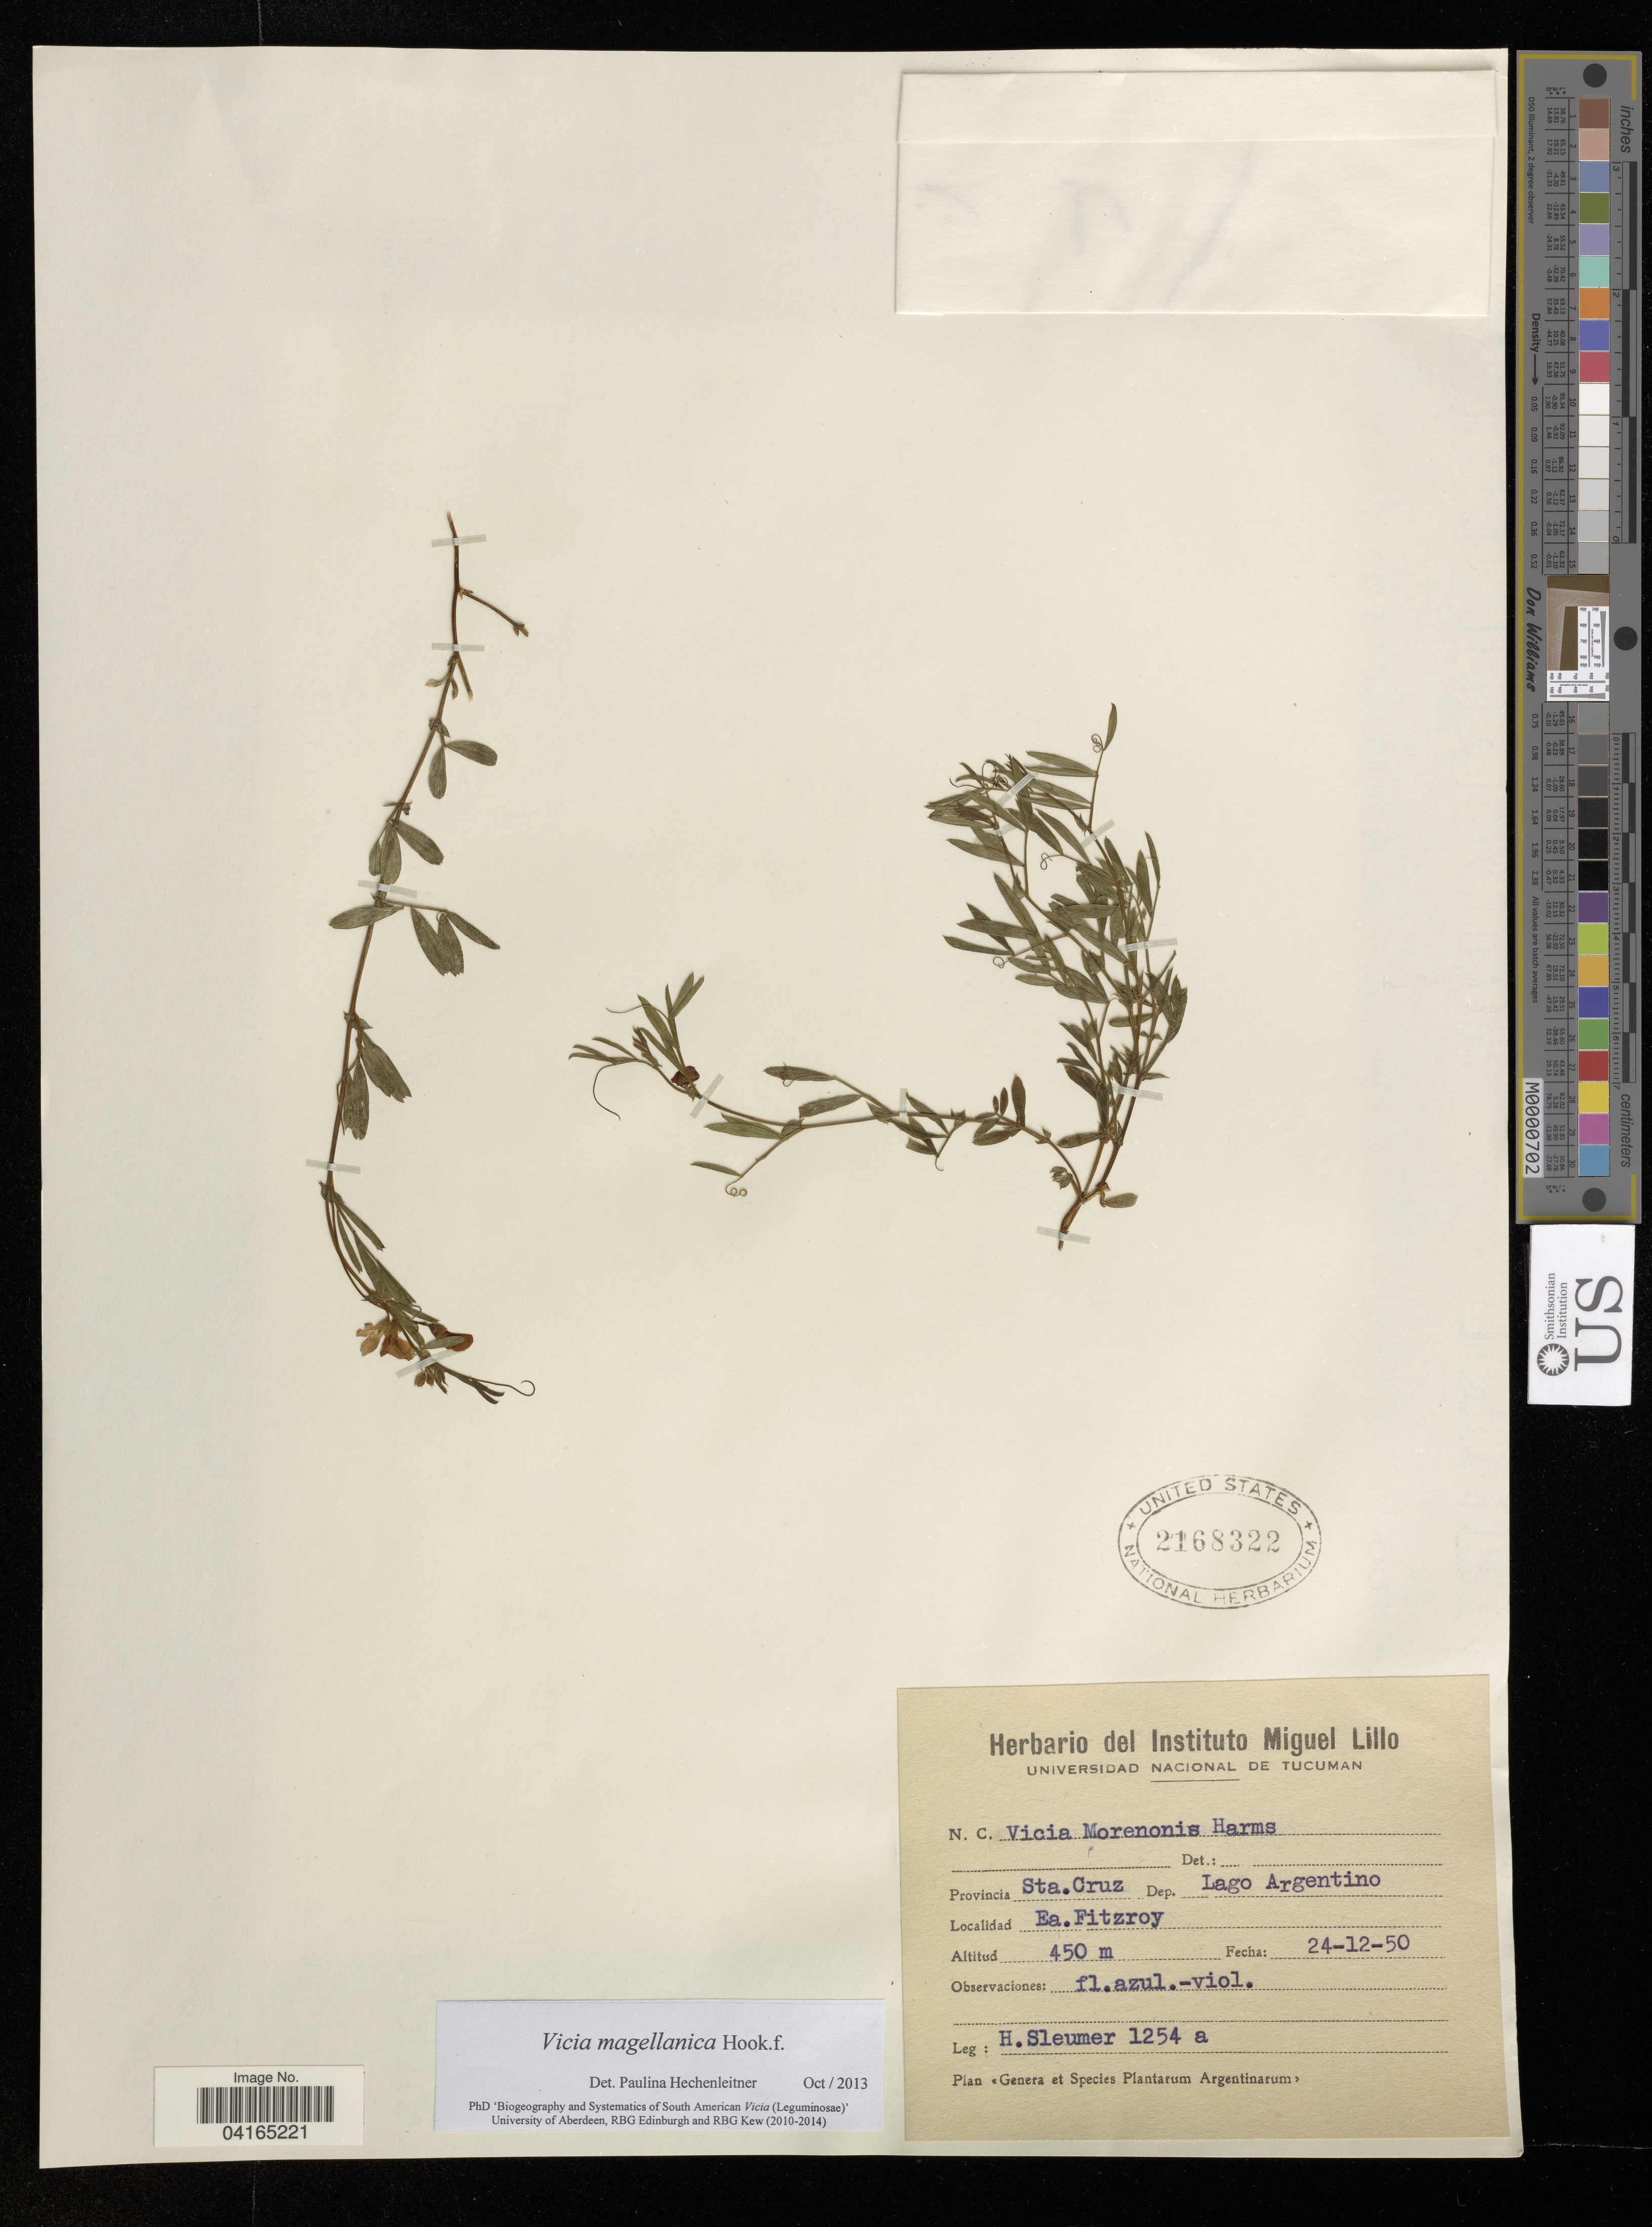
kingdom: Plantae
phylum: Tracheophyta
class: Magnoliopsida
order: Fabales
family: Fabaceae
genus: Vicia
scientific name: Vicia magellanica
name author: Hook. f.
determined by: Hechenleitner, Paulina, RBG Edinburgh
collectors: H. O. Sleumer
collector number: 1254a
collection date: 1950-12-24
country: Argentina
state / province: Santa Cruz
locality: Dep. Lago Argentino. Ea. Fitzroy.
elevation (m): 450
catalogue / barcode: US 2168322